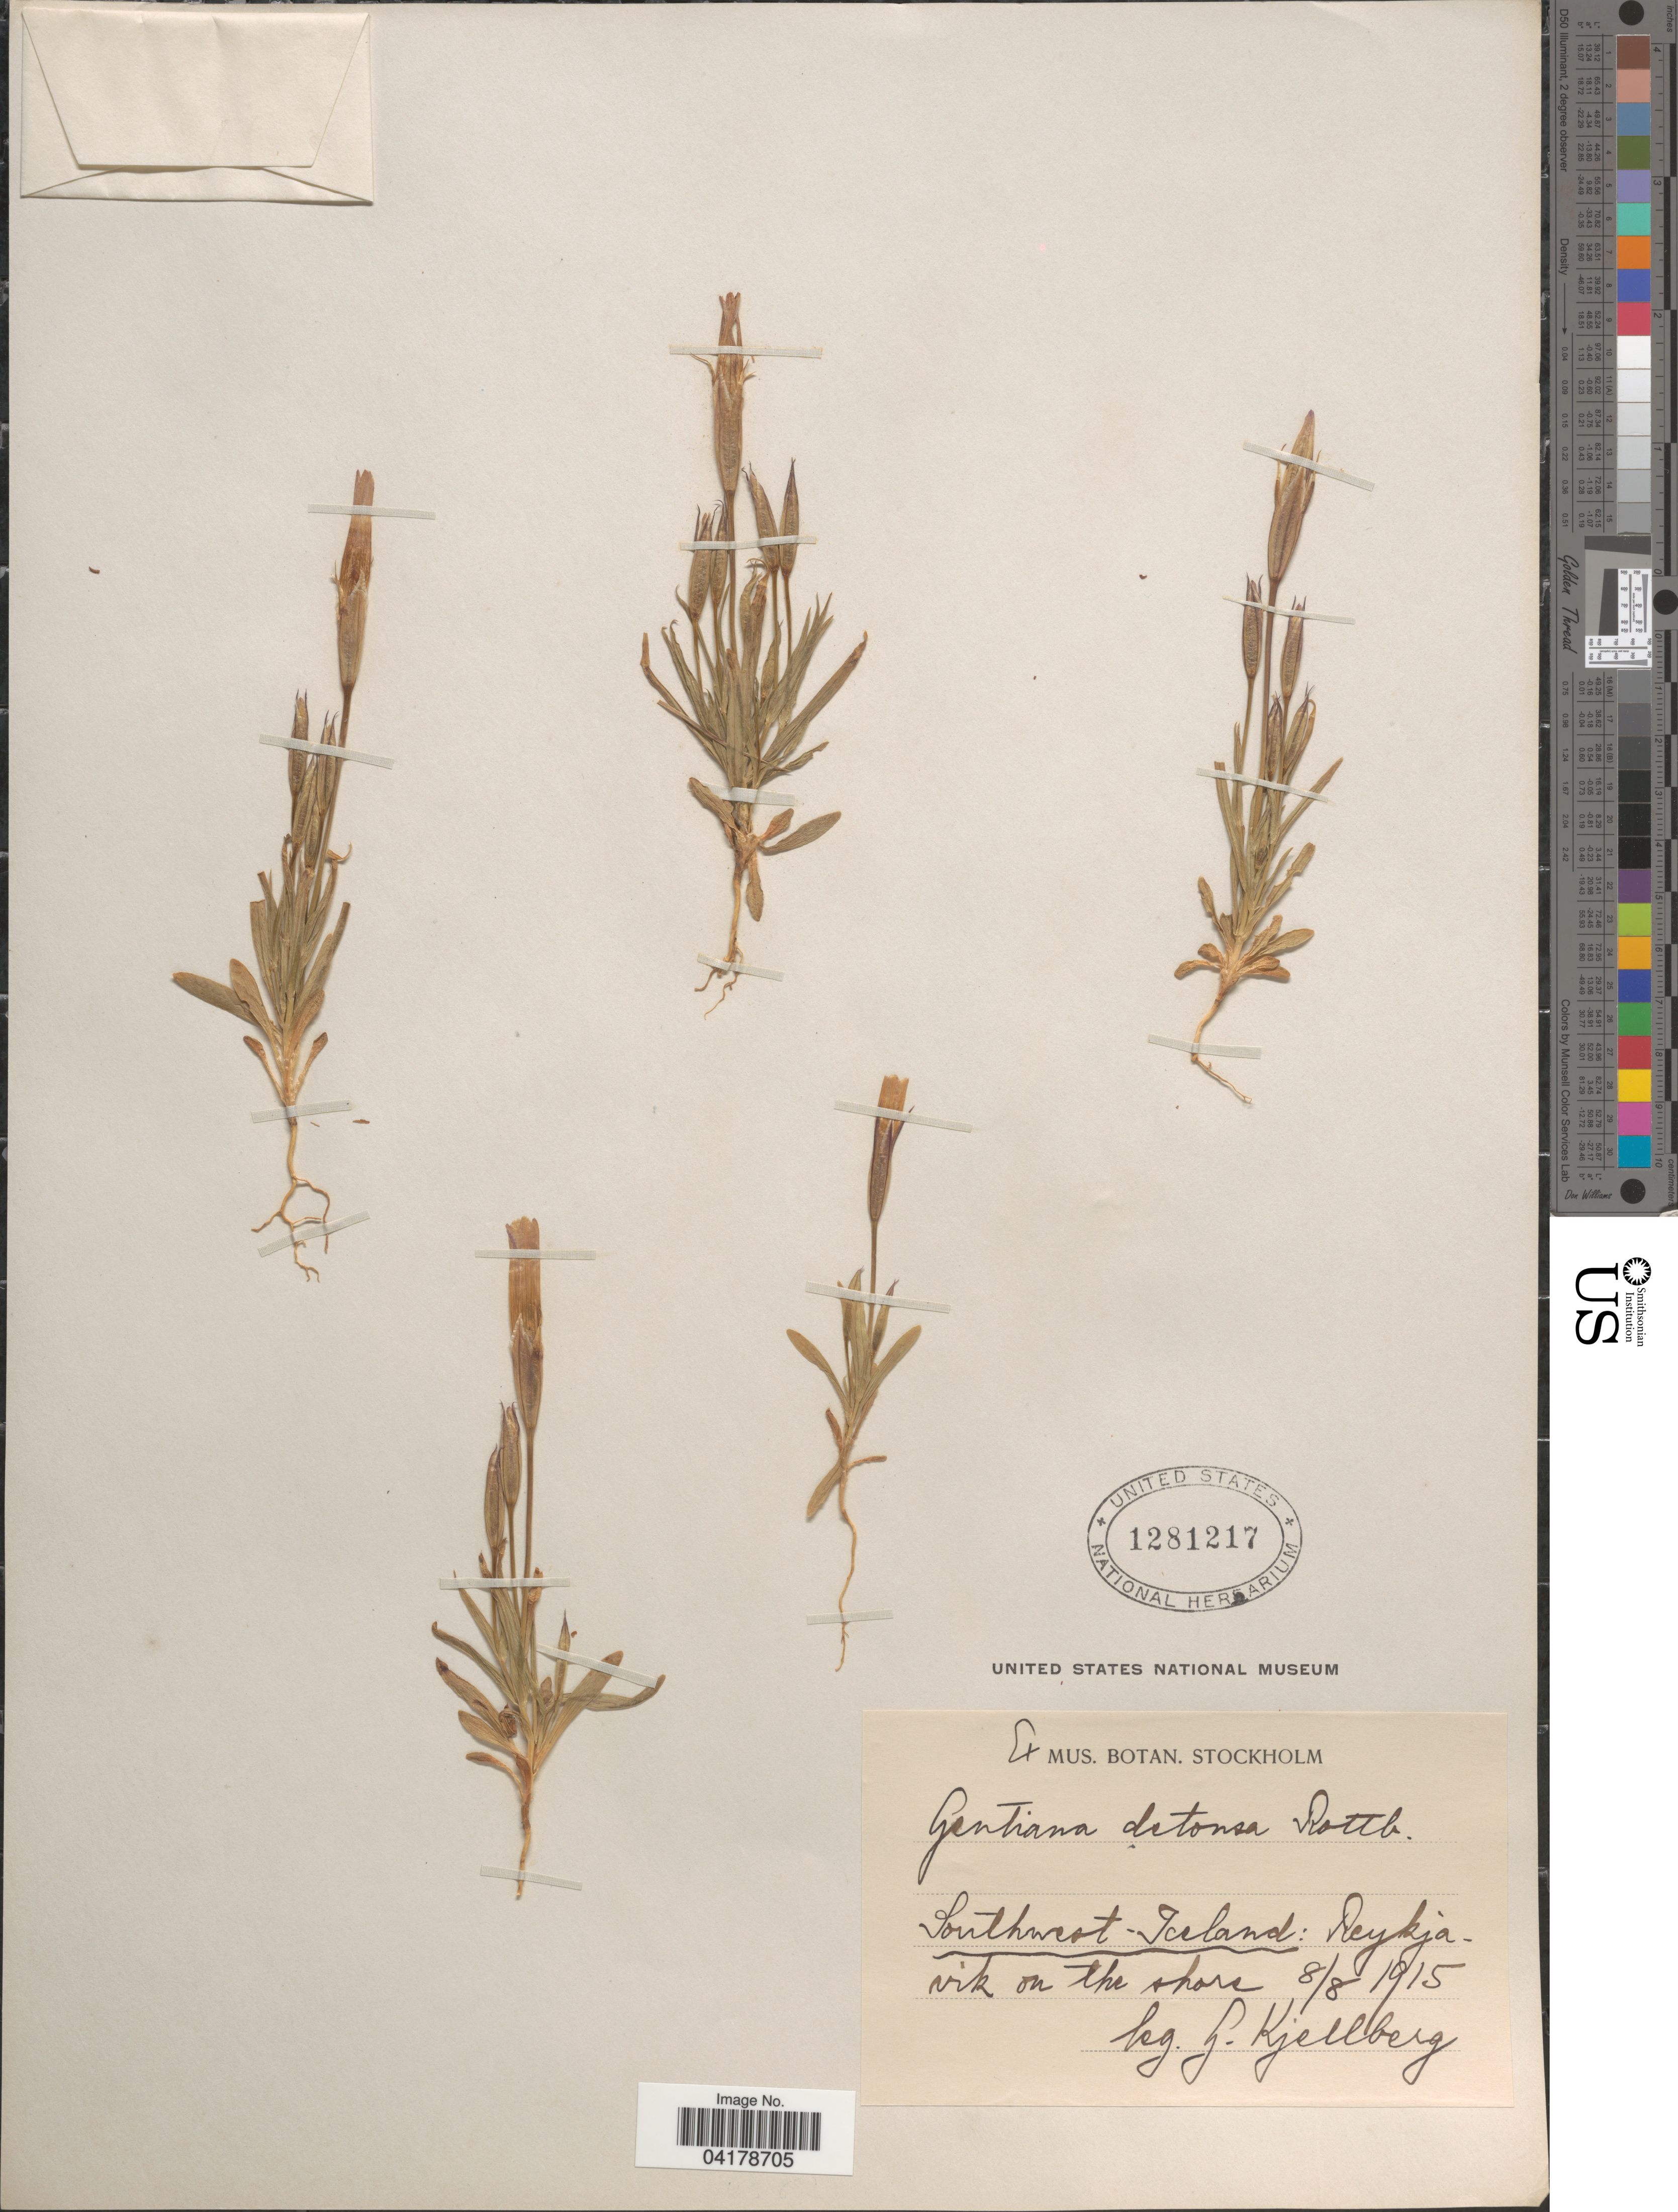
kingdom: Plantae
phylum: Tracheophyta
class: Magnoliopsida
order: Gentianales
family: Gentianaceae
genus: Gentiana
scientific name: Gentiana dentosa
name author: Rottb.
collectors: G. Kjellberg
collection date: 1915-08-08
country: Iceland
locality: Southwest Iceland: Reykjavik on the shore.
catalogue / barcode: US 1281217